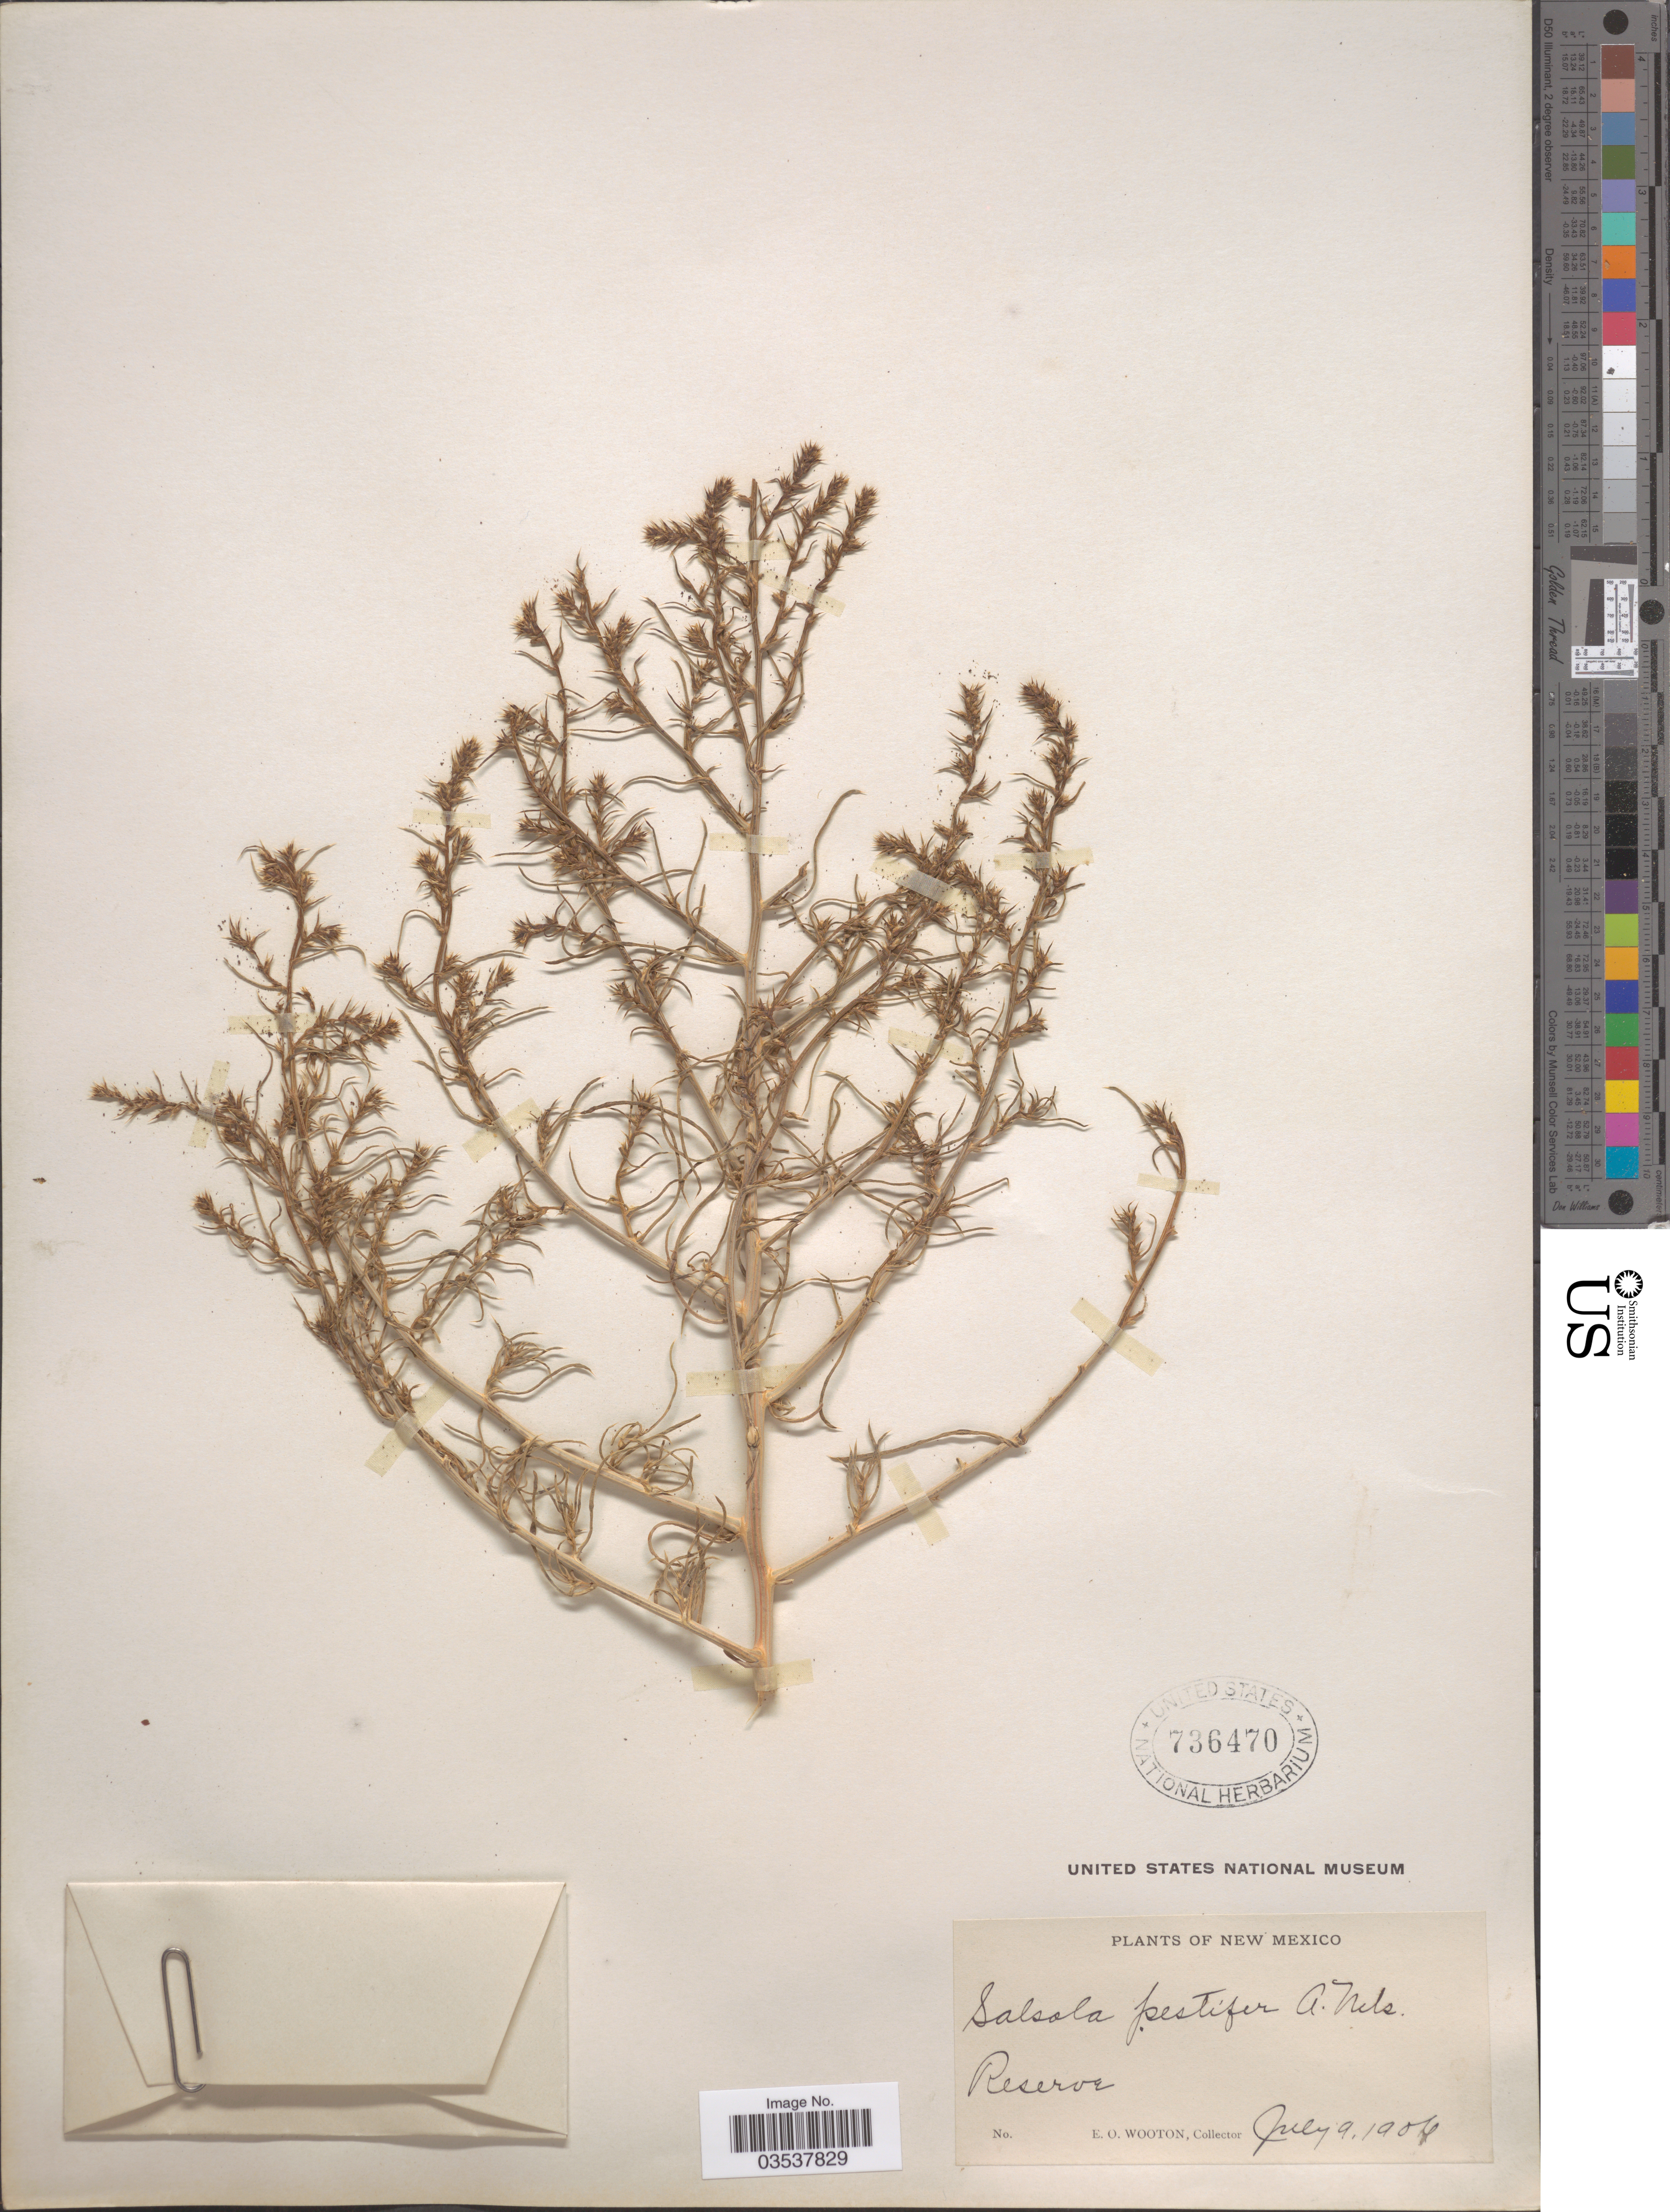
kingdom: Plantae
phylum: Tracheophyta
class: Magnoliopsida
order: Caryophyllales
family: Amaranthaceae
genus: Salsola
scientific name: Salsola pestifer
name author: A. Nelson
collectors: E. O. Wooton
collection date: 1906-07-09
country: United States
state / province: New Mexico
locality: Reserve.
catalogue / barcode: US 736470